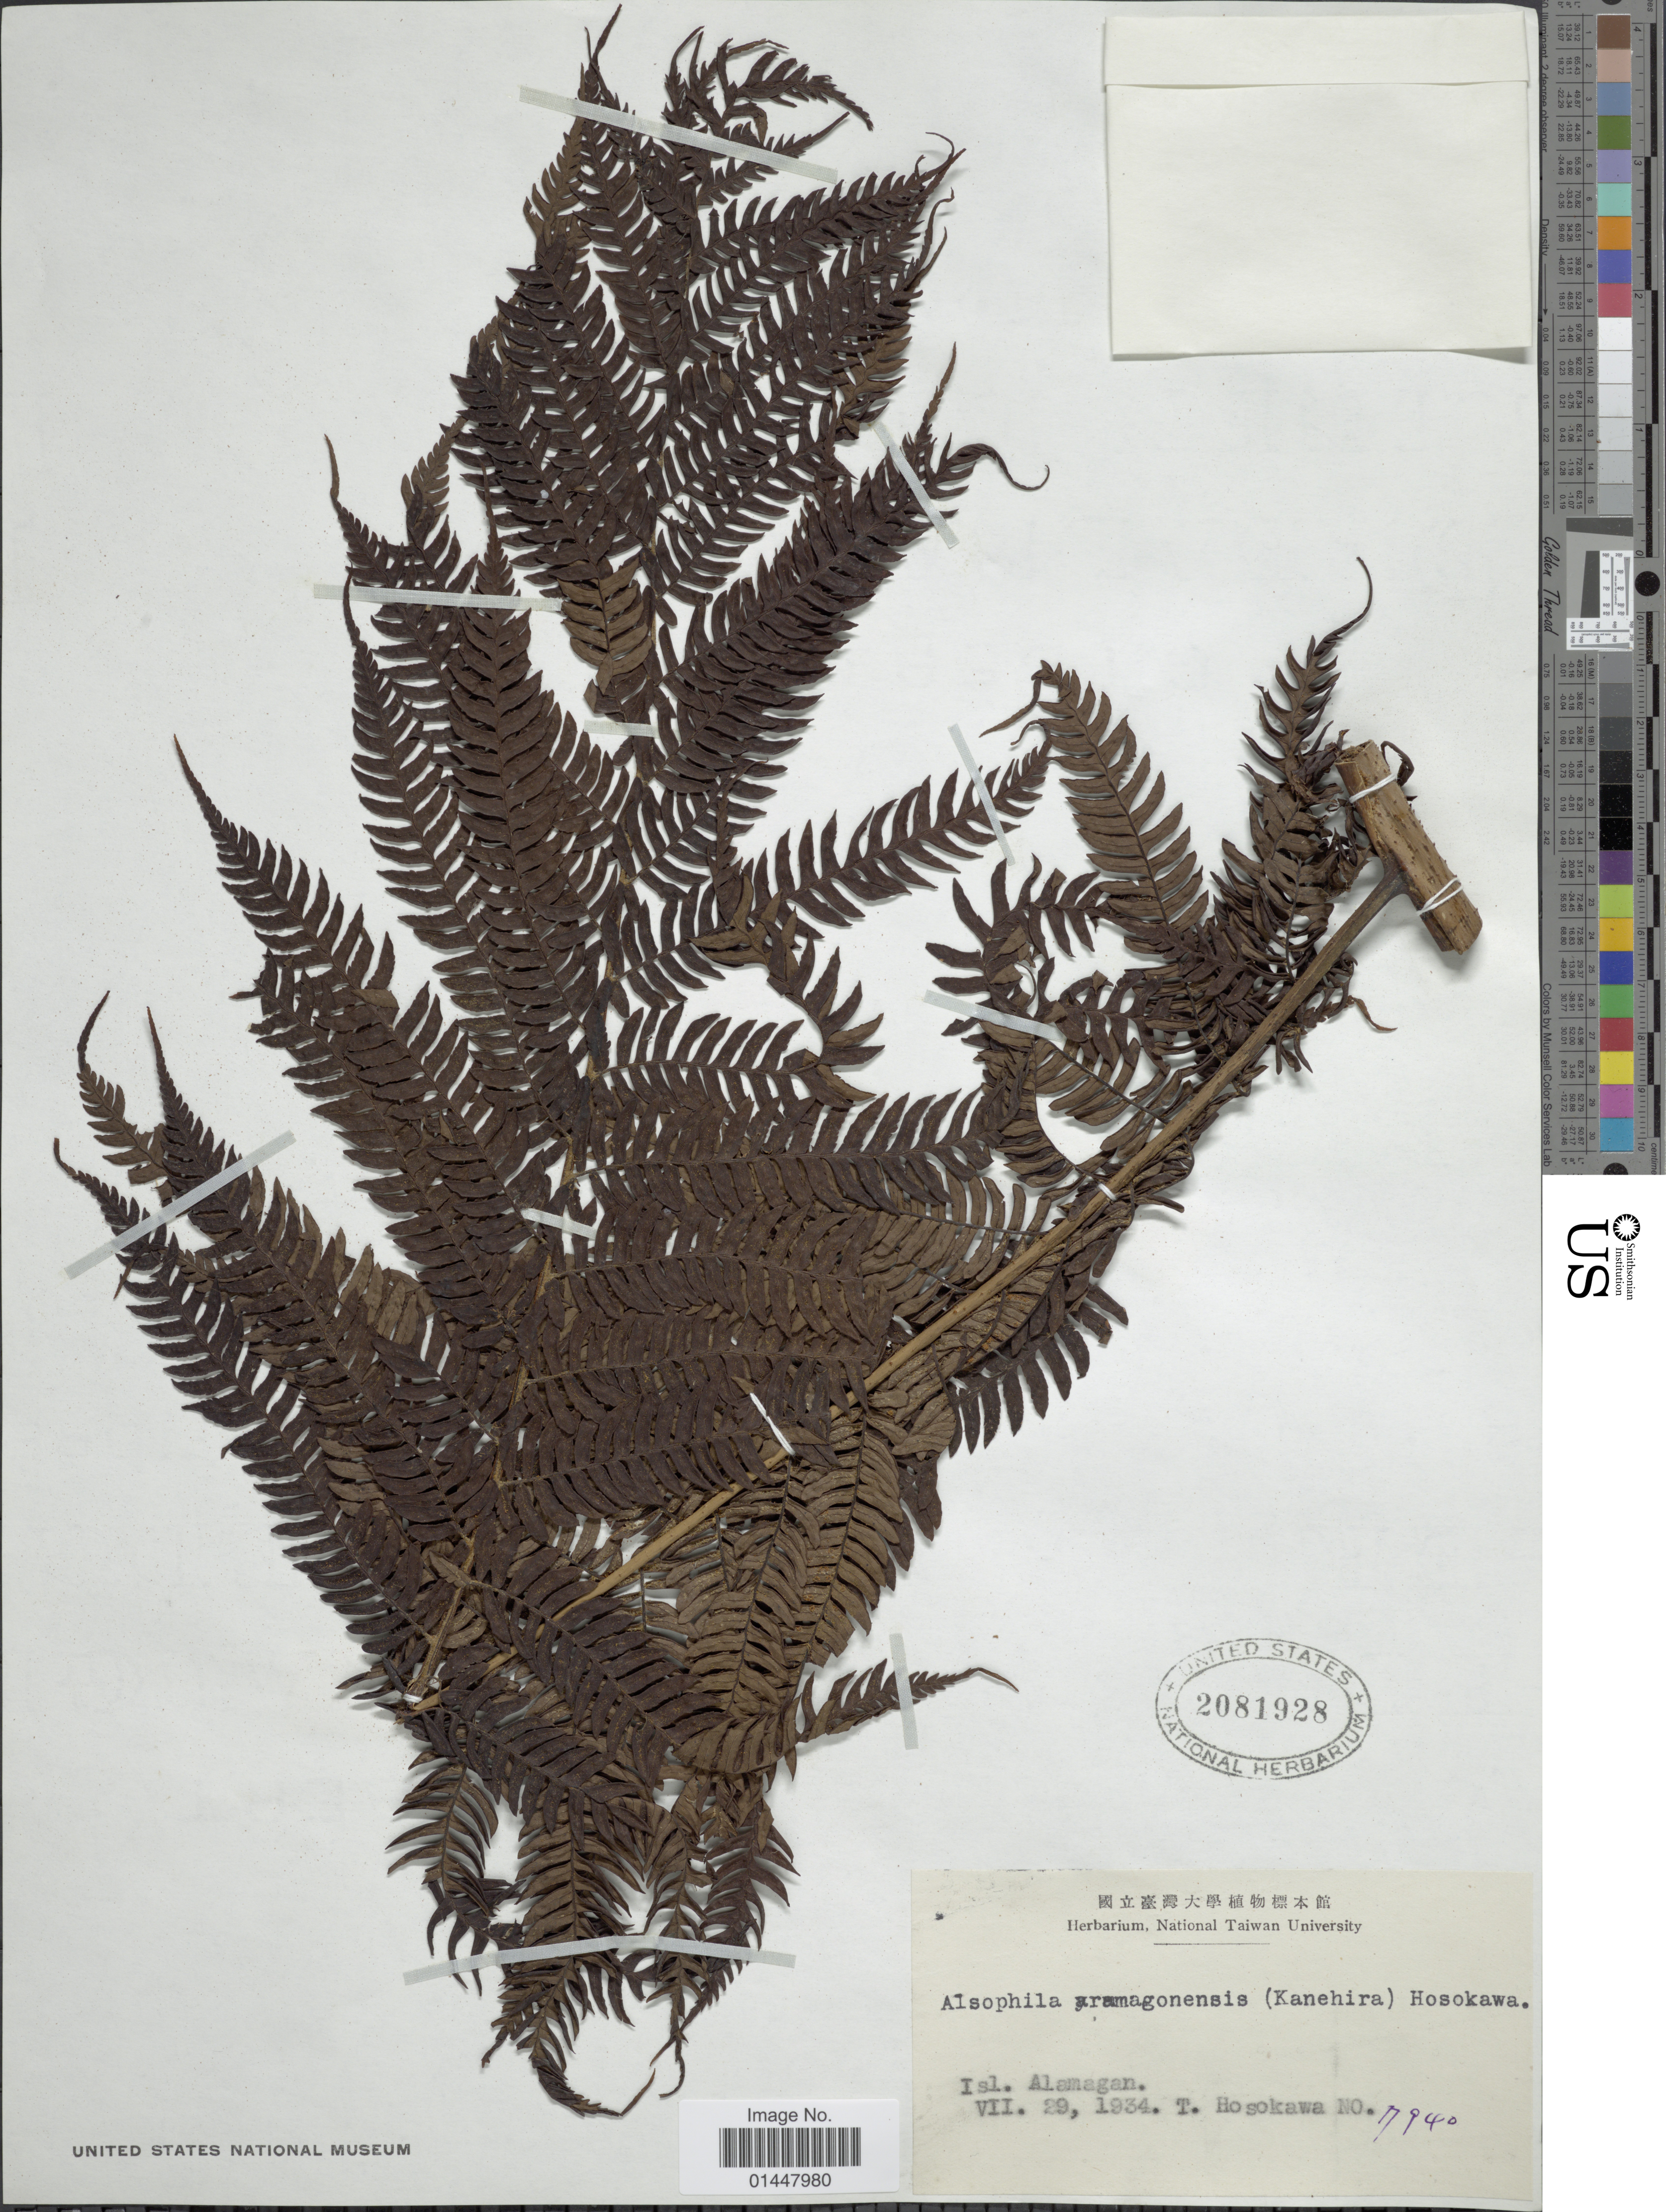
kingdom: Plantae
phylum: Tracheophyta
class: Polypodiopsida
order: Cyatheales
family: Cyatheaceae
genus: Sphaeropteris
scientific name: Sphaeropteris aramaganensis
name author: (Kaneh.) R.M. Tryon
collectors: T. Hosokawa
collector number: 7940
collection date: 1934-07-29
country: Northern Mariana Islands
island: Alamagan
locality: Isl. Alamagan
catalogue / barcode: US 2081928